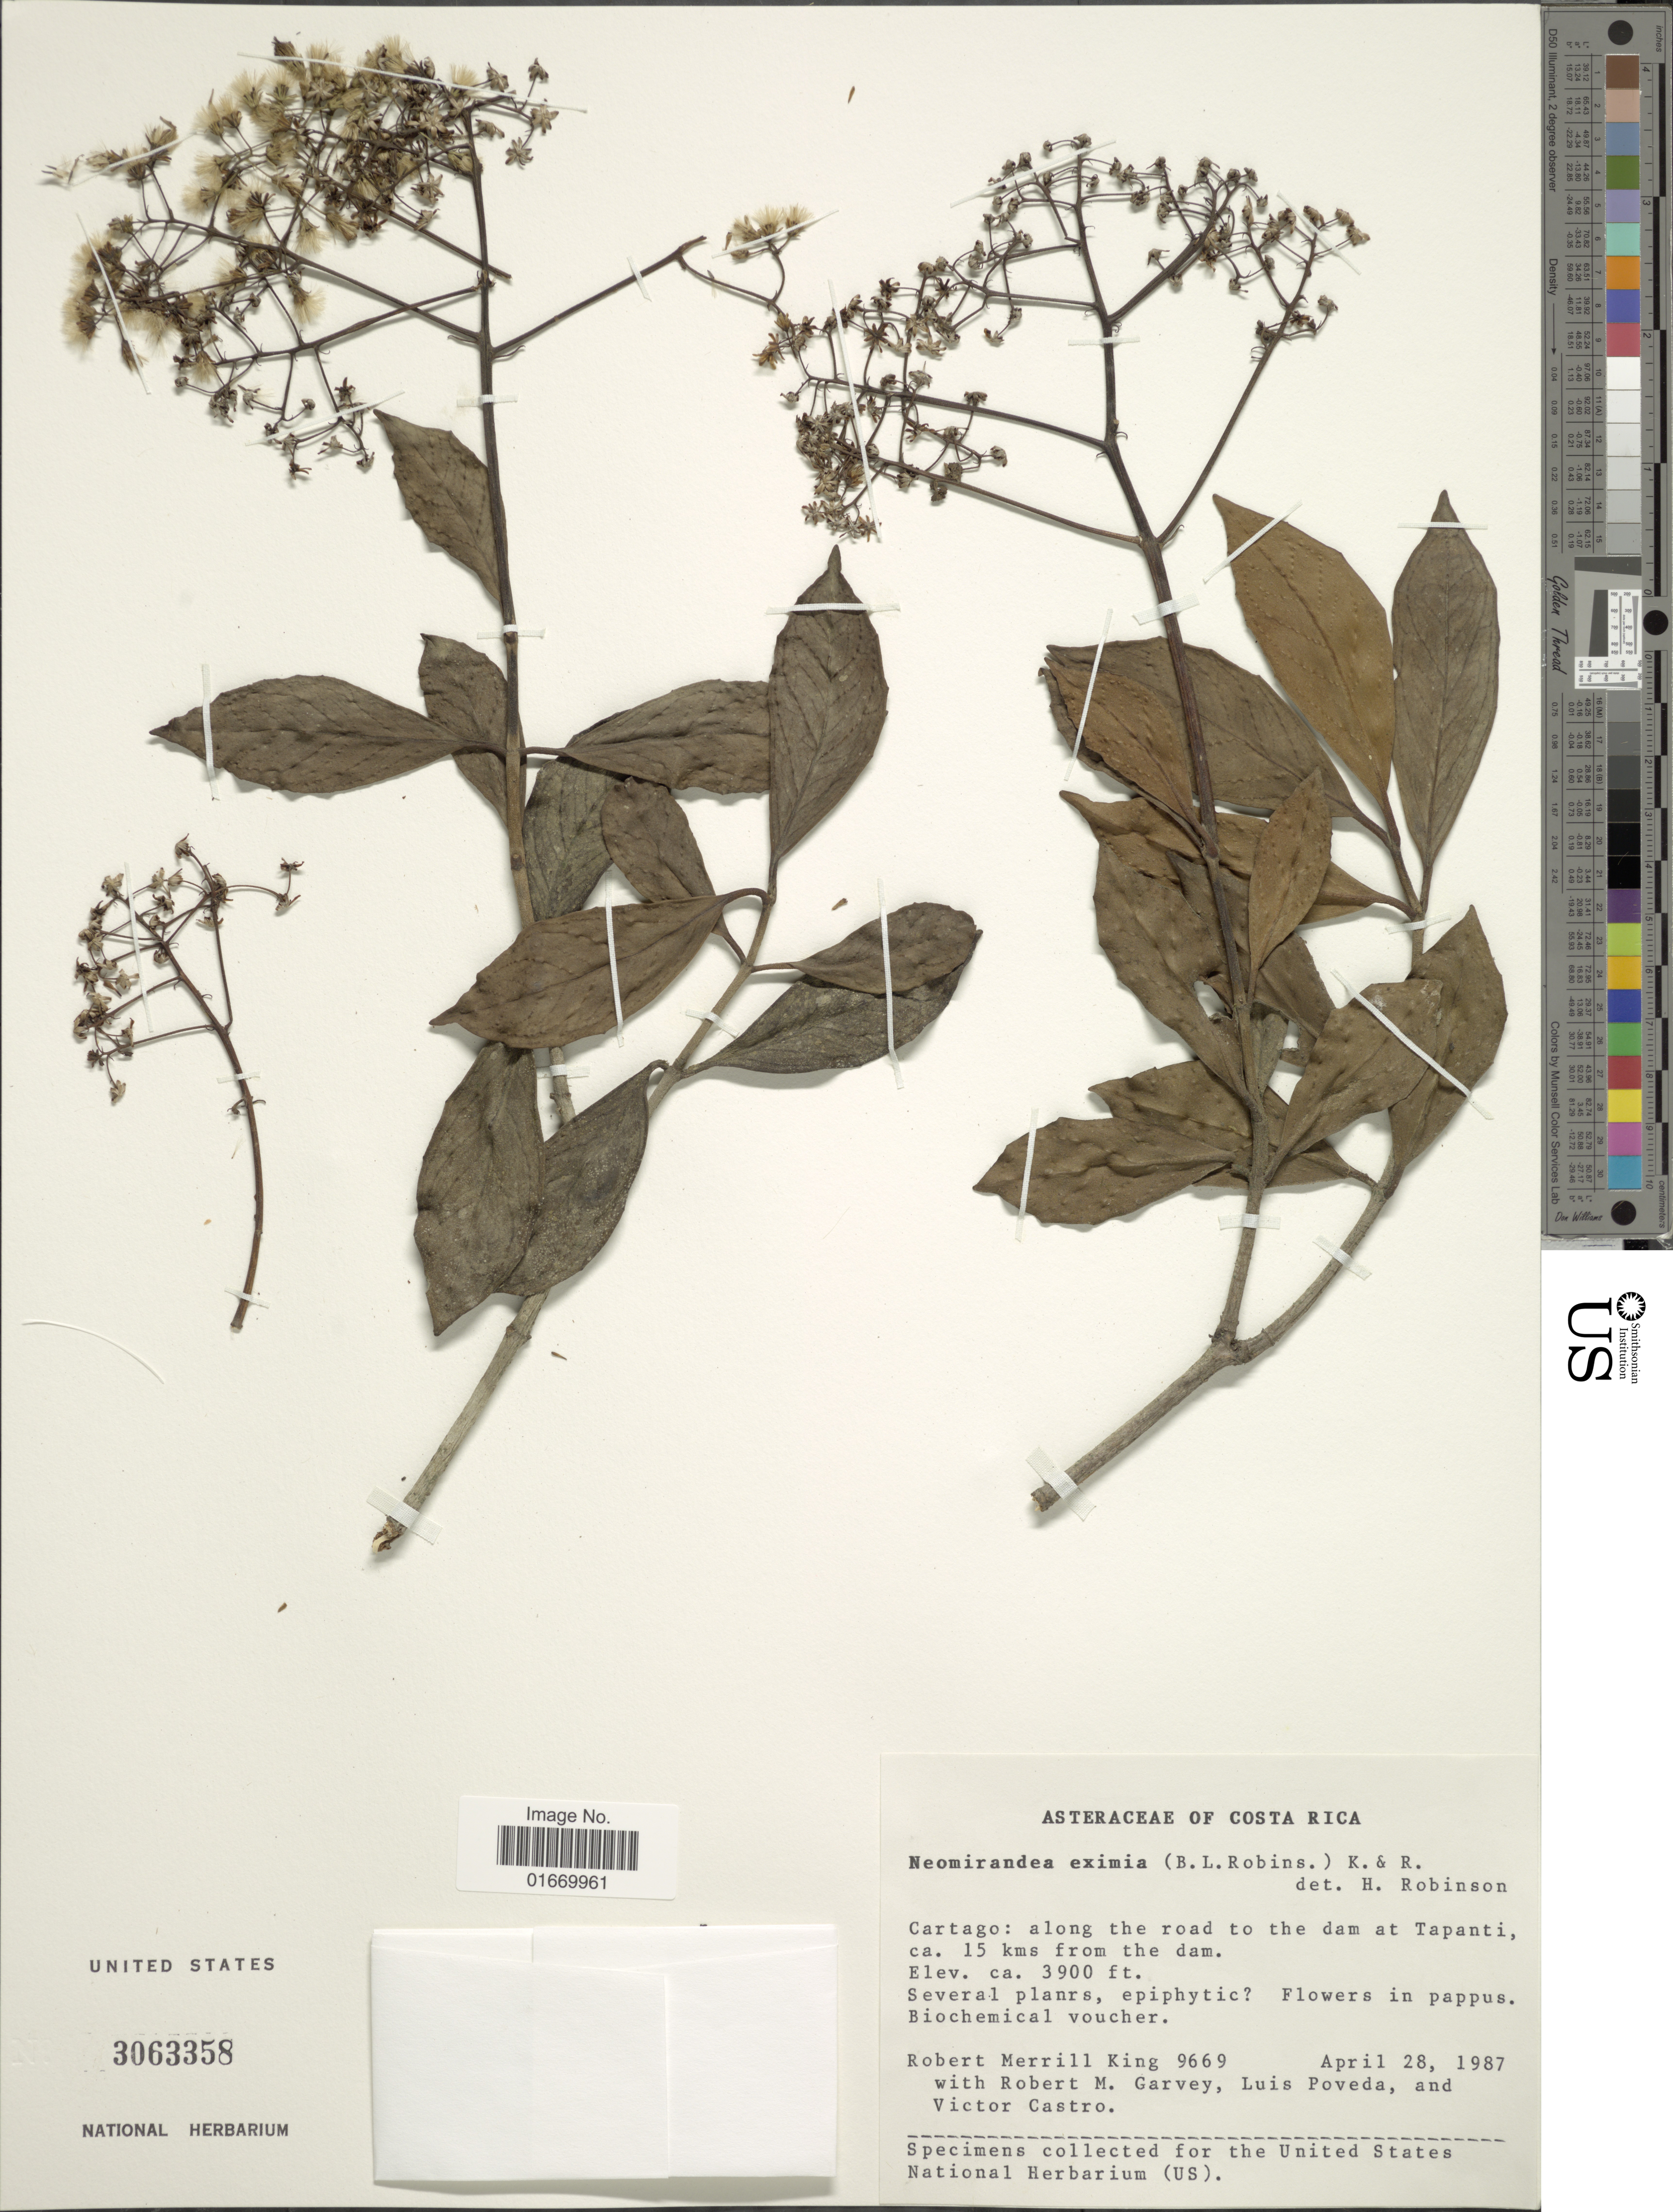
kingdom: Plantae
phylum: Tracheophyta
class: Magnoliopsida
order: Asterales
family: Asteraceae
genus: Neomirandea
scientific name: Neomirandea eximia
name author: (B.L. Rob.) R.M. King & H. Rob.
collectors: R. M. King, R. Garvey, L. J. Poveda & V. Castro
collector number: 9669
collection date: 1987-04-28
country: Costa Rica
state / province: Cartago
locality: Along the road to the dan to Tapanti, ca 15 kms from the dam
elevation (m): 1189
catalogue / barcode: US 3063358